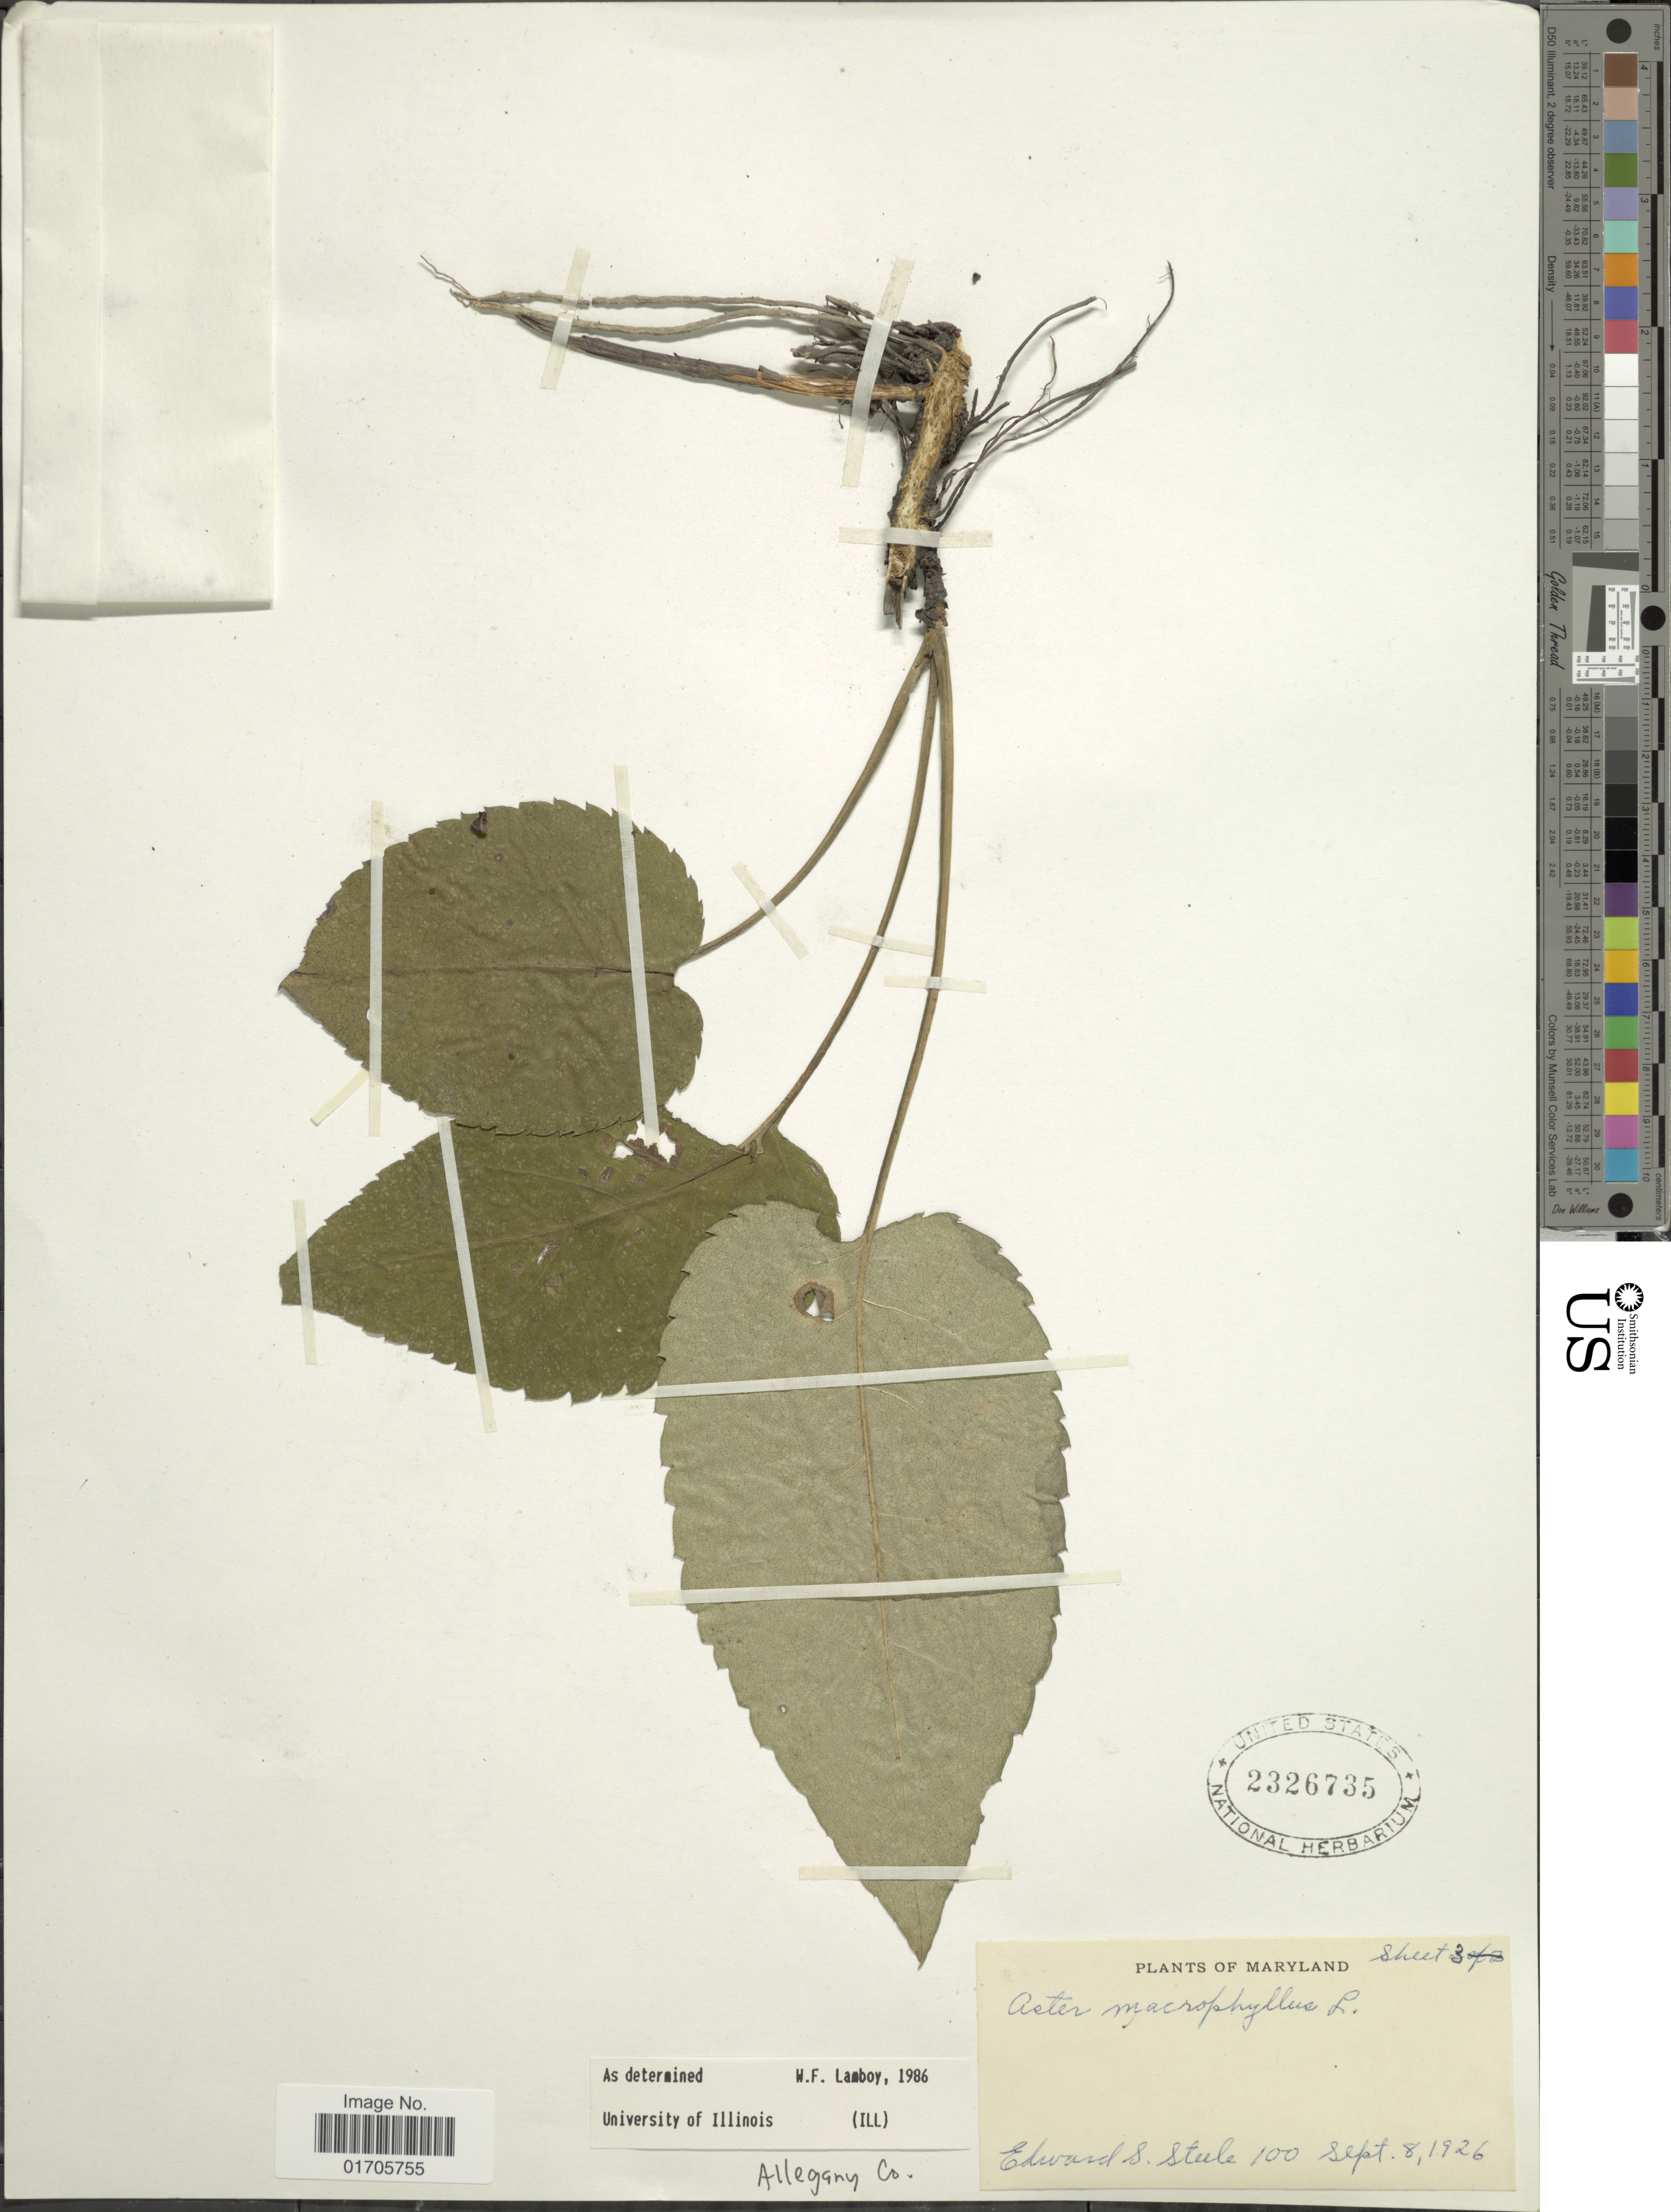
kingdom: Plantae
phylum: Tracheophyta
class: Magnoliopsida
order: Asterales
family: Asteraceae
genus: Eurybia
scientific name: Eurybia macrophylla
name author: (L.) Cass.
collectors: E. Steele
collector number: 100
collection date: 1926-09-08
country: United States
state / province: Maryland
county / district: Allegany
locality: Maryland. Allegany Co.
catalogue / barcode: US 2326735